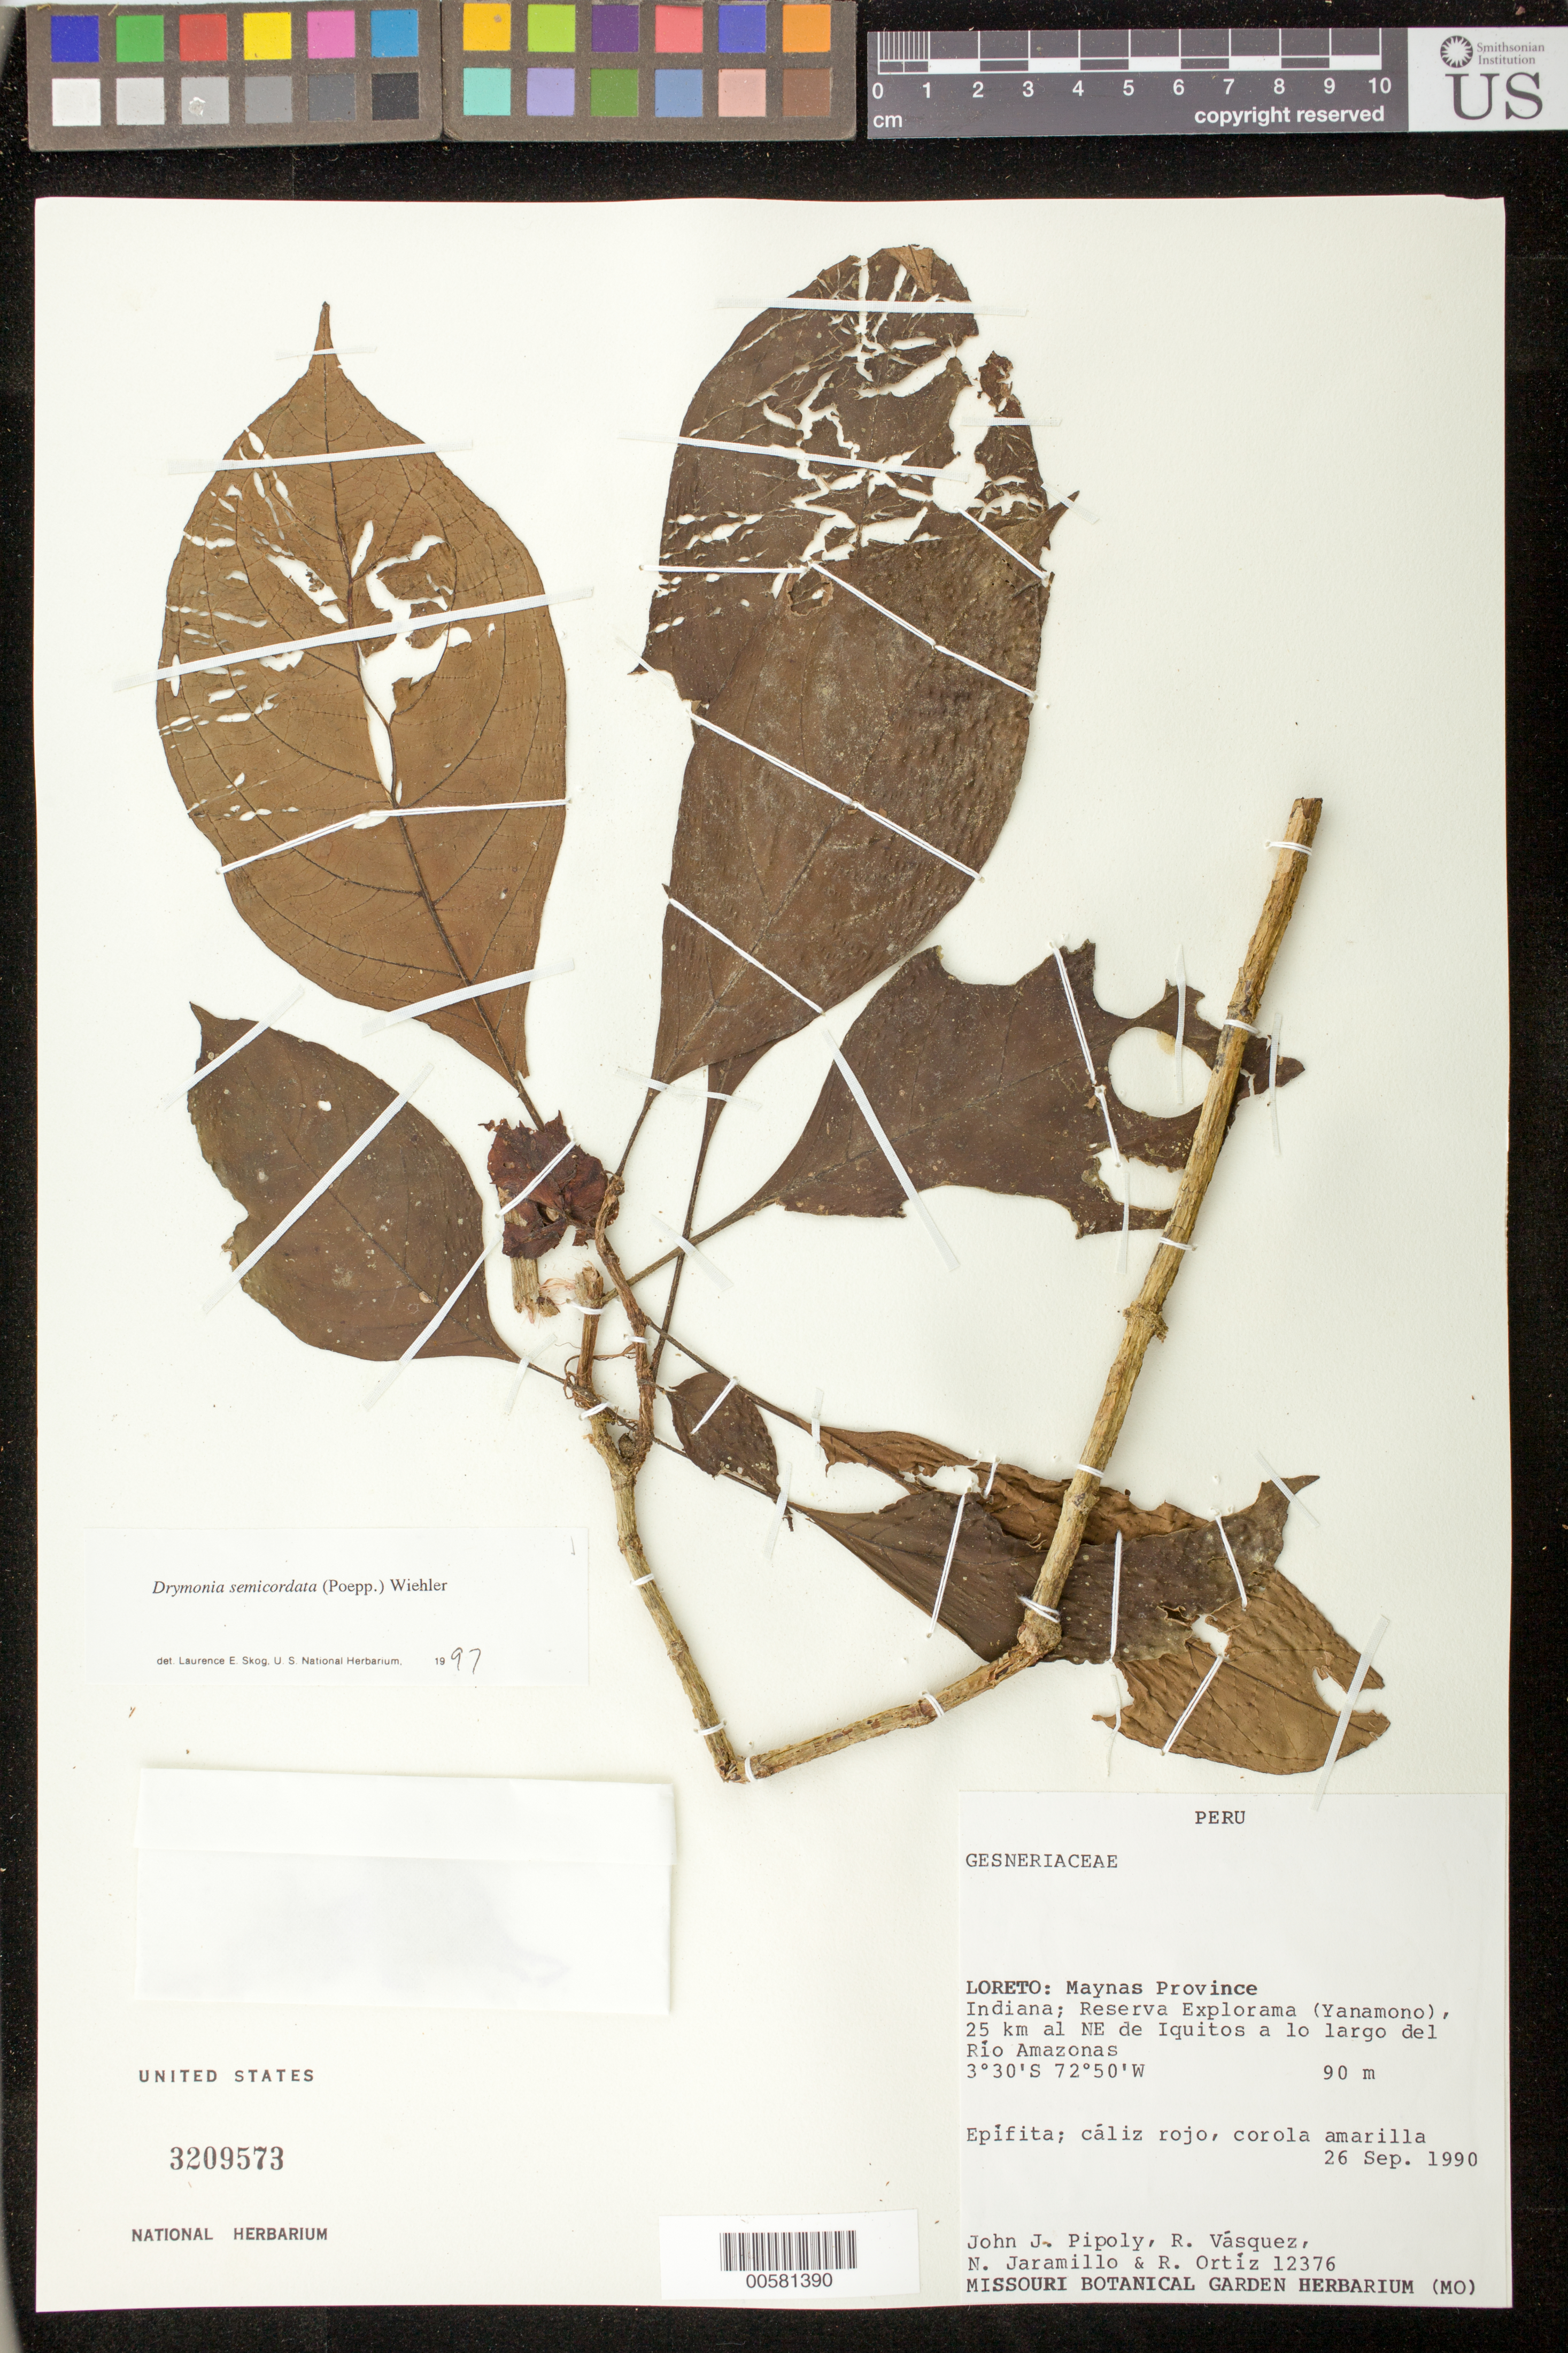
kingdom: Plantae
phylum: Tracheophyta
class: Magnoliopsida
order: Lamiales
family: Gesneriaceae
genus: Drymonia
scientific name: Drymonia semicordata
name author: (Poepp.) Wiehler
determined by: Skog, Laurence E.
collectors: J. J. Pipoly, R. Vásquez, N. Jaramillo & R. del C. Ortiz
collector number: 12376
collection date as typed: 26 Sep 1990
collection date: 1990-09-26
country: Peru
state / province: Loreto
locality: Prov. Maynas; Indiana, Reserva Explorama (Yanamono), 25 km al NE de Iquitos a lo largo del Río Amazonas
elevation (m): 90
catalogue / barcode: US 3209573